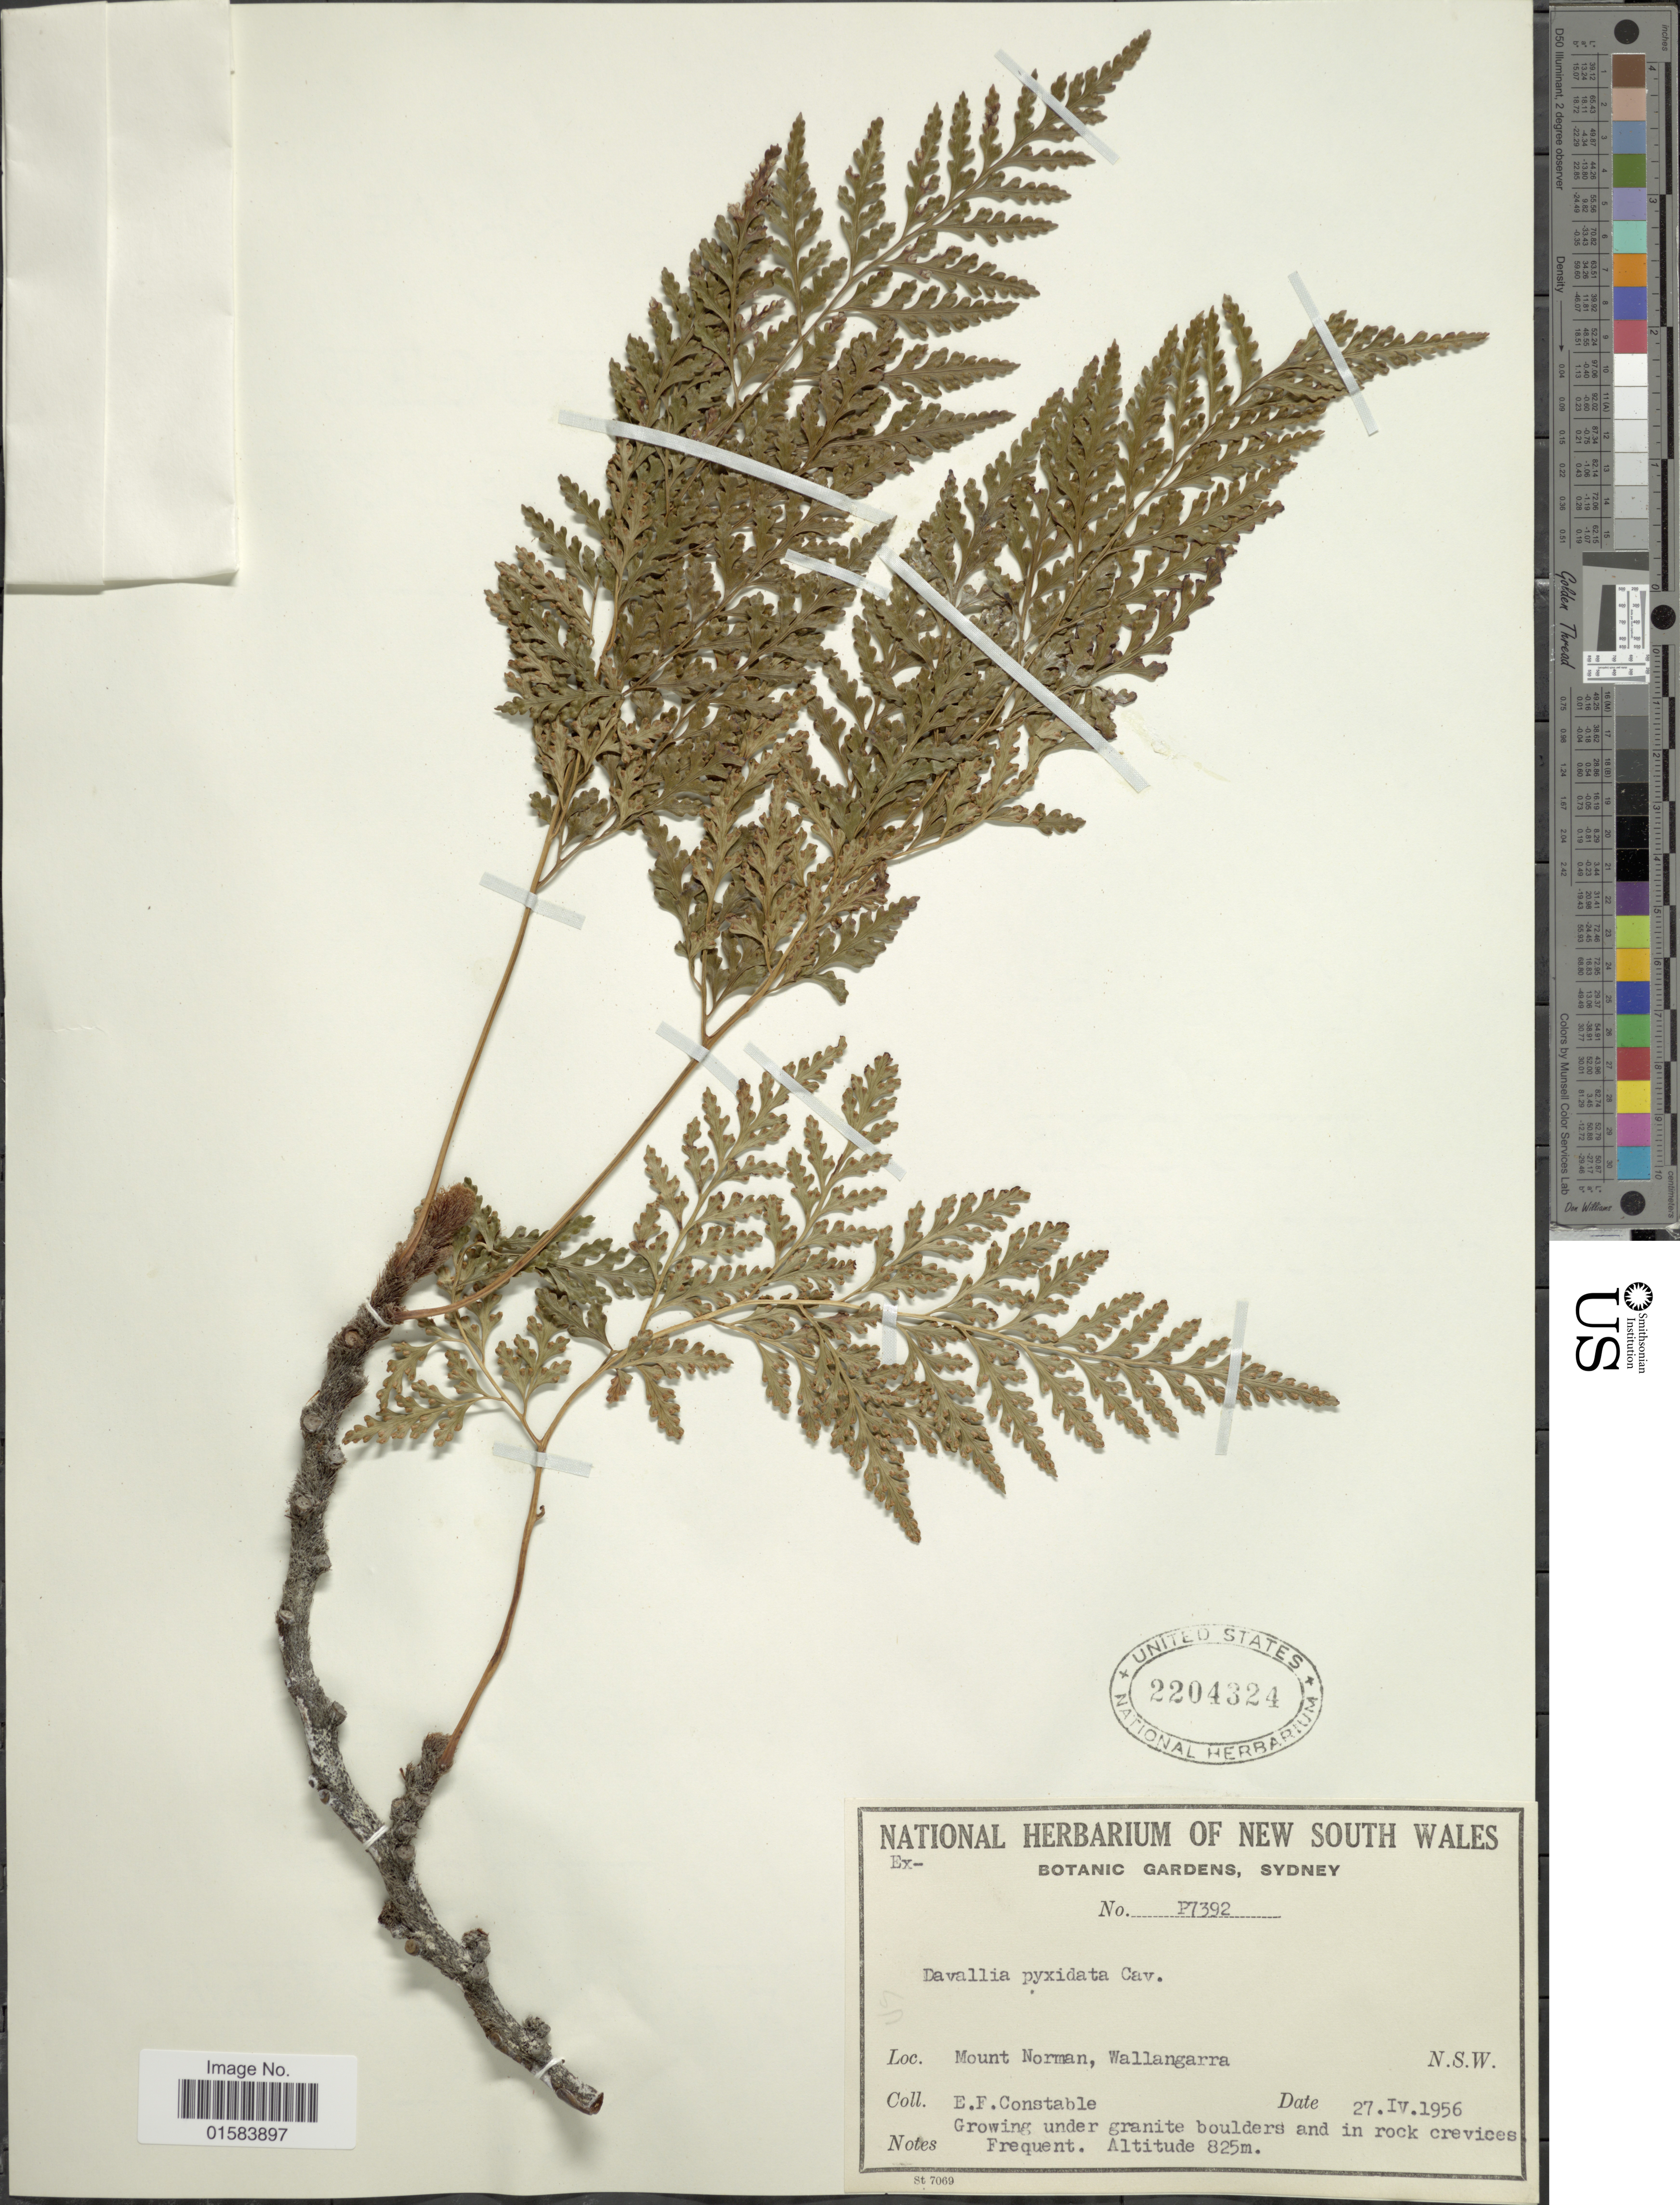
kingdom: Plantae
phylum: Tracheophyta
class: Polypodiopsida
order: Polypodiales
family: Davalliaceae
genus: Davallia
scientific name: Davallia solida var. pyxidata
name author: (Cav.) Noot.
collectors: E. F. Constable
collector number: P7392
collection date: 1956-04-27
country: Australia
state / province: New South Wales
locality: Mount Norman, Wallangarra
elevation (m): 825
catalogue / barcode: US 2204324